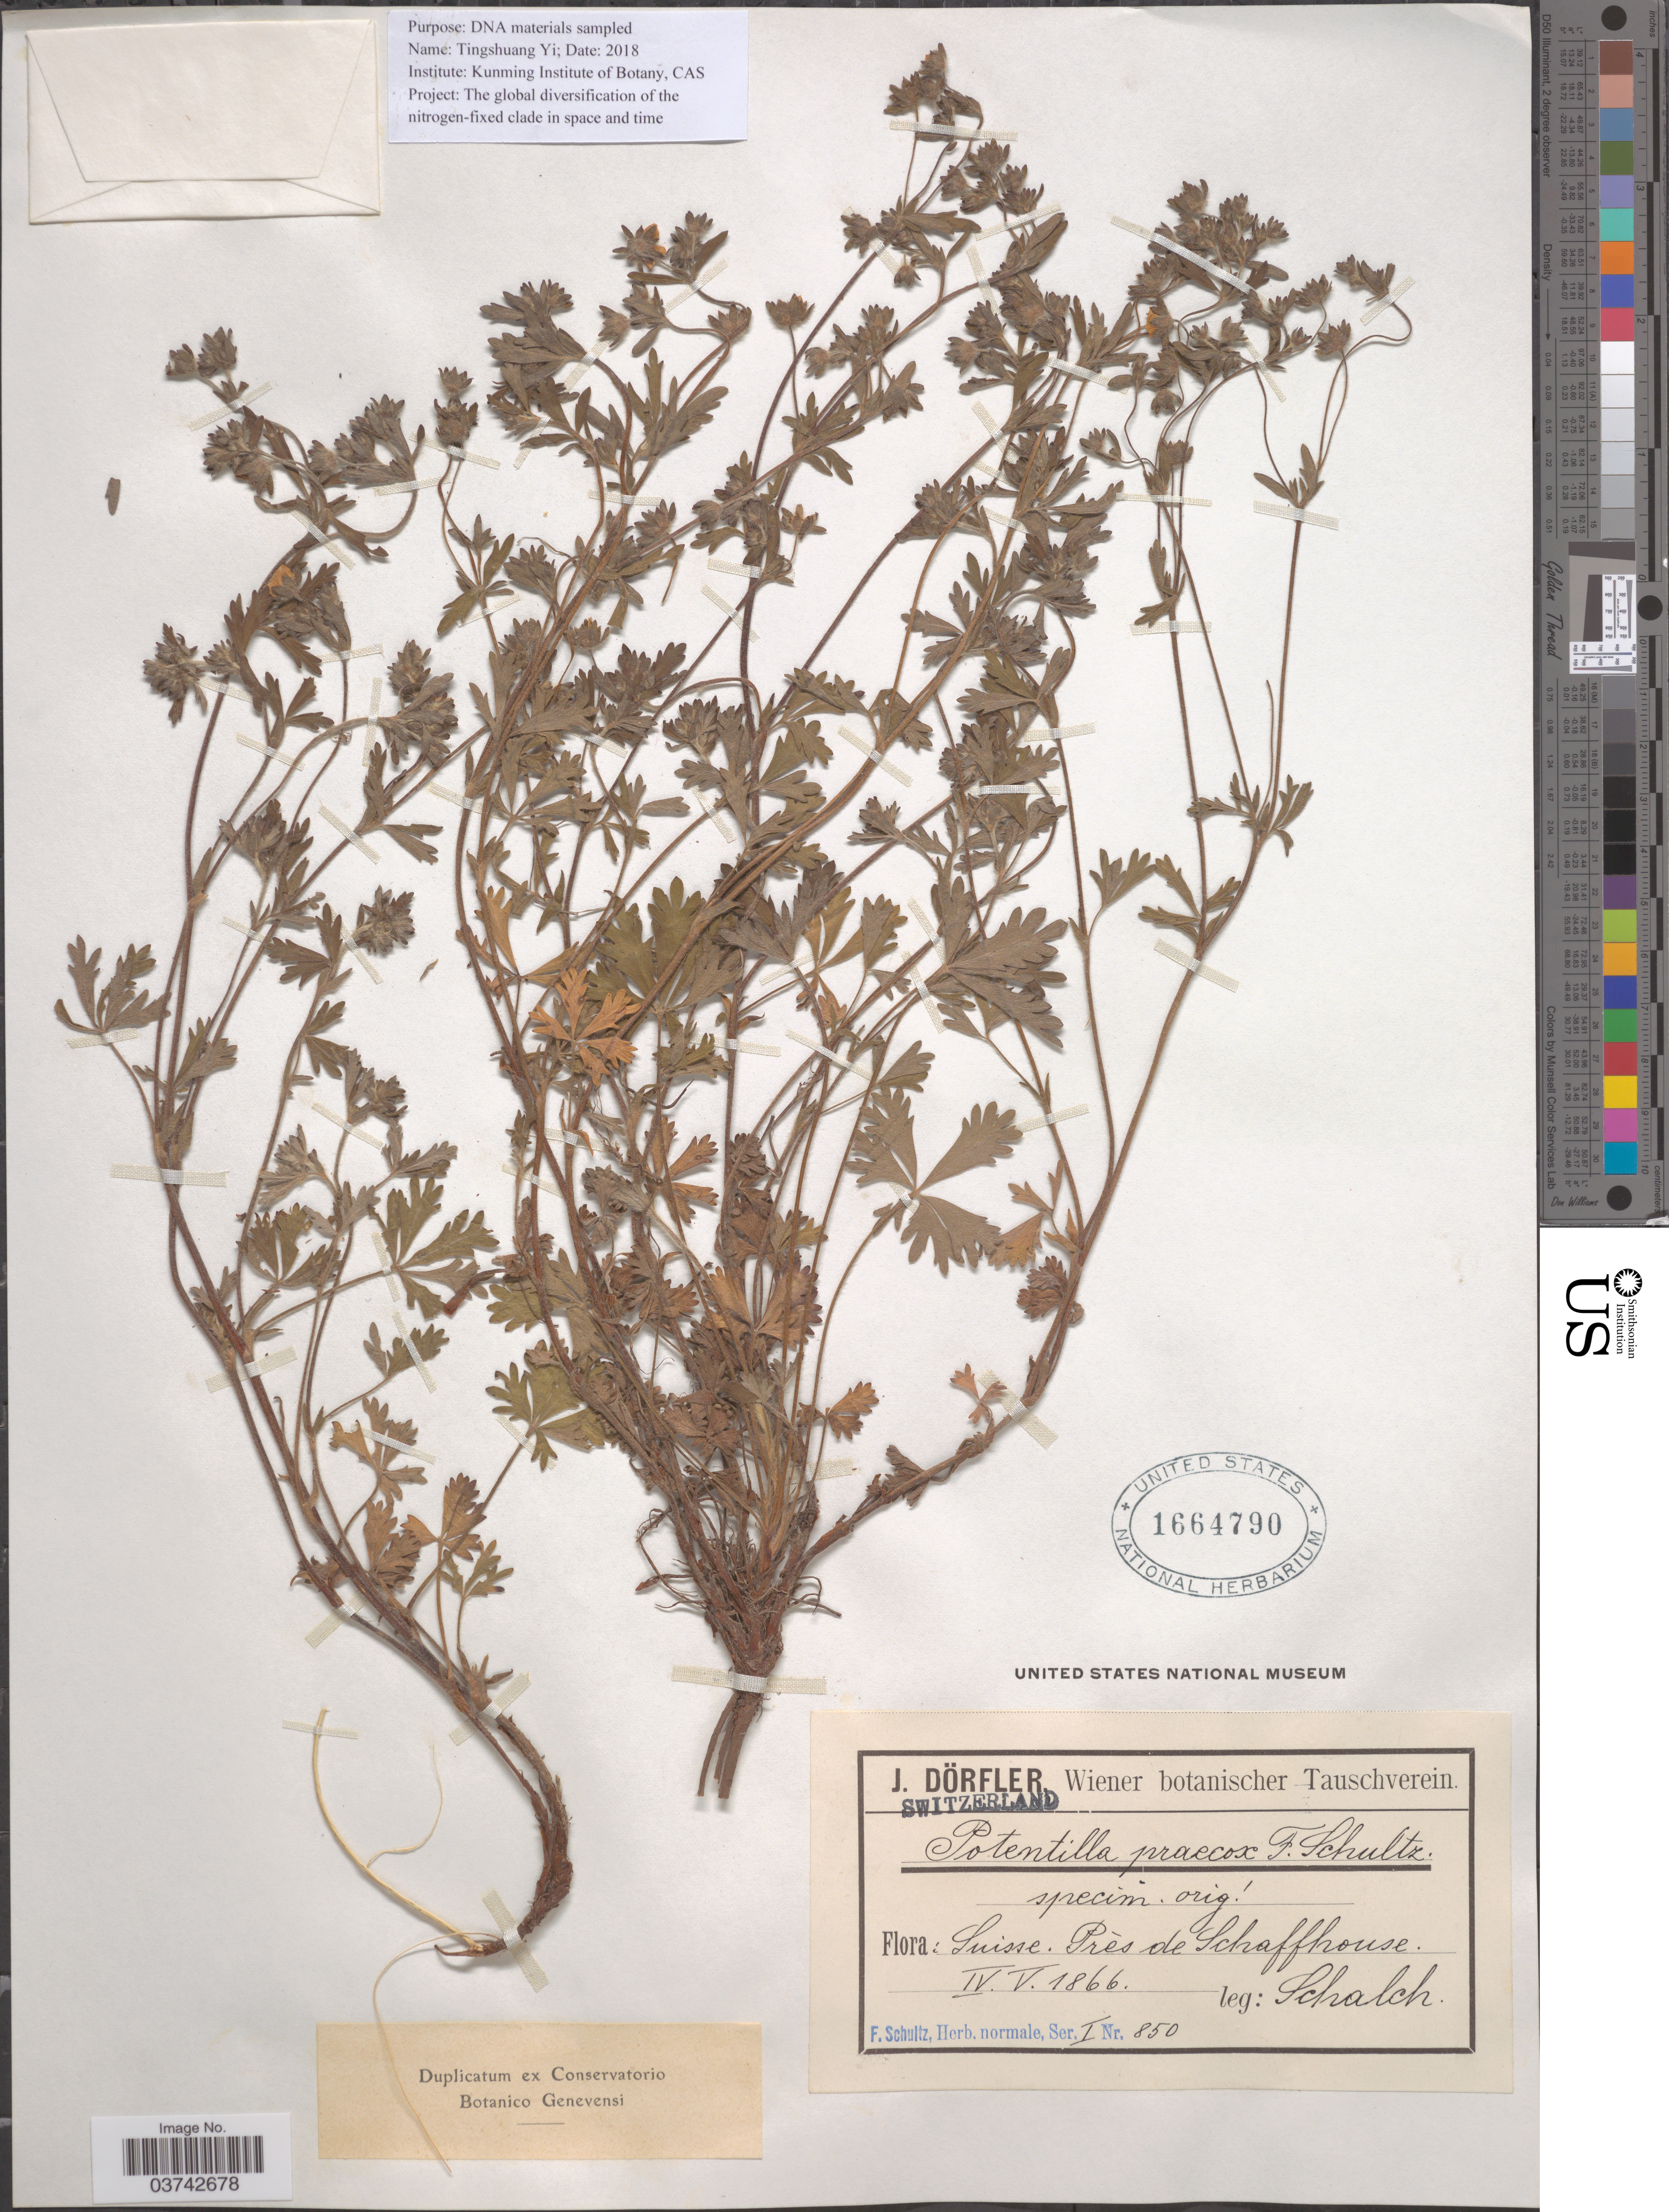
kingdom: Plantae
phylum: Tracheophyta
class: Magnoliopsida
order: Rosales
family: Rosaceae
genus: Potentilla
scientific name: Potentilla praecox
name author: F.W. Schultz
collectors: Schalch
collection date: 1866-04/1866-05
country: Switzerland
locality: Suisse. Prés de Schaffhouse.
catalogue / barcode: US 1664790